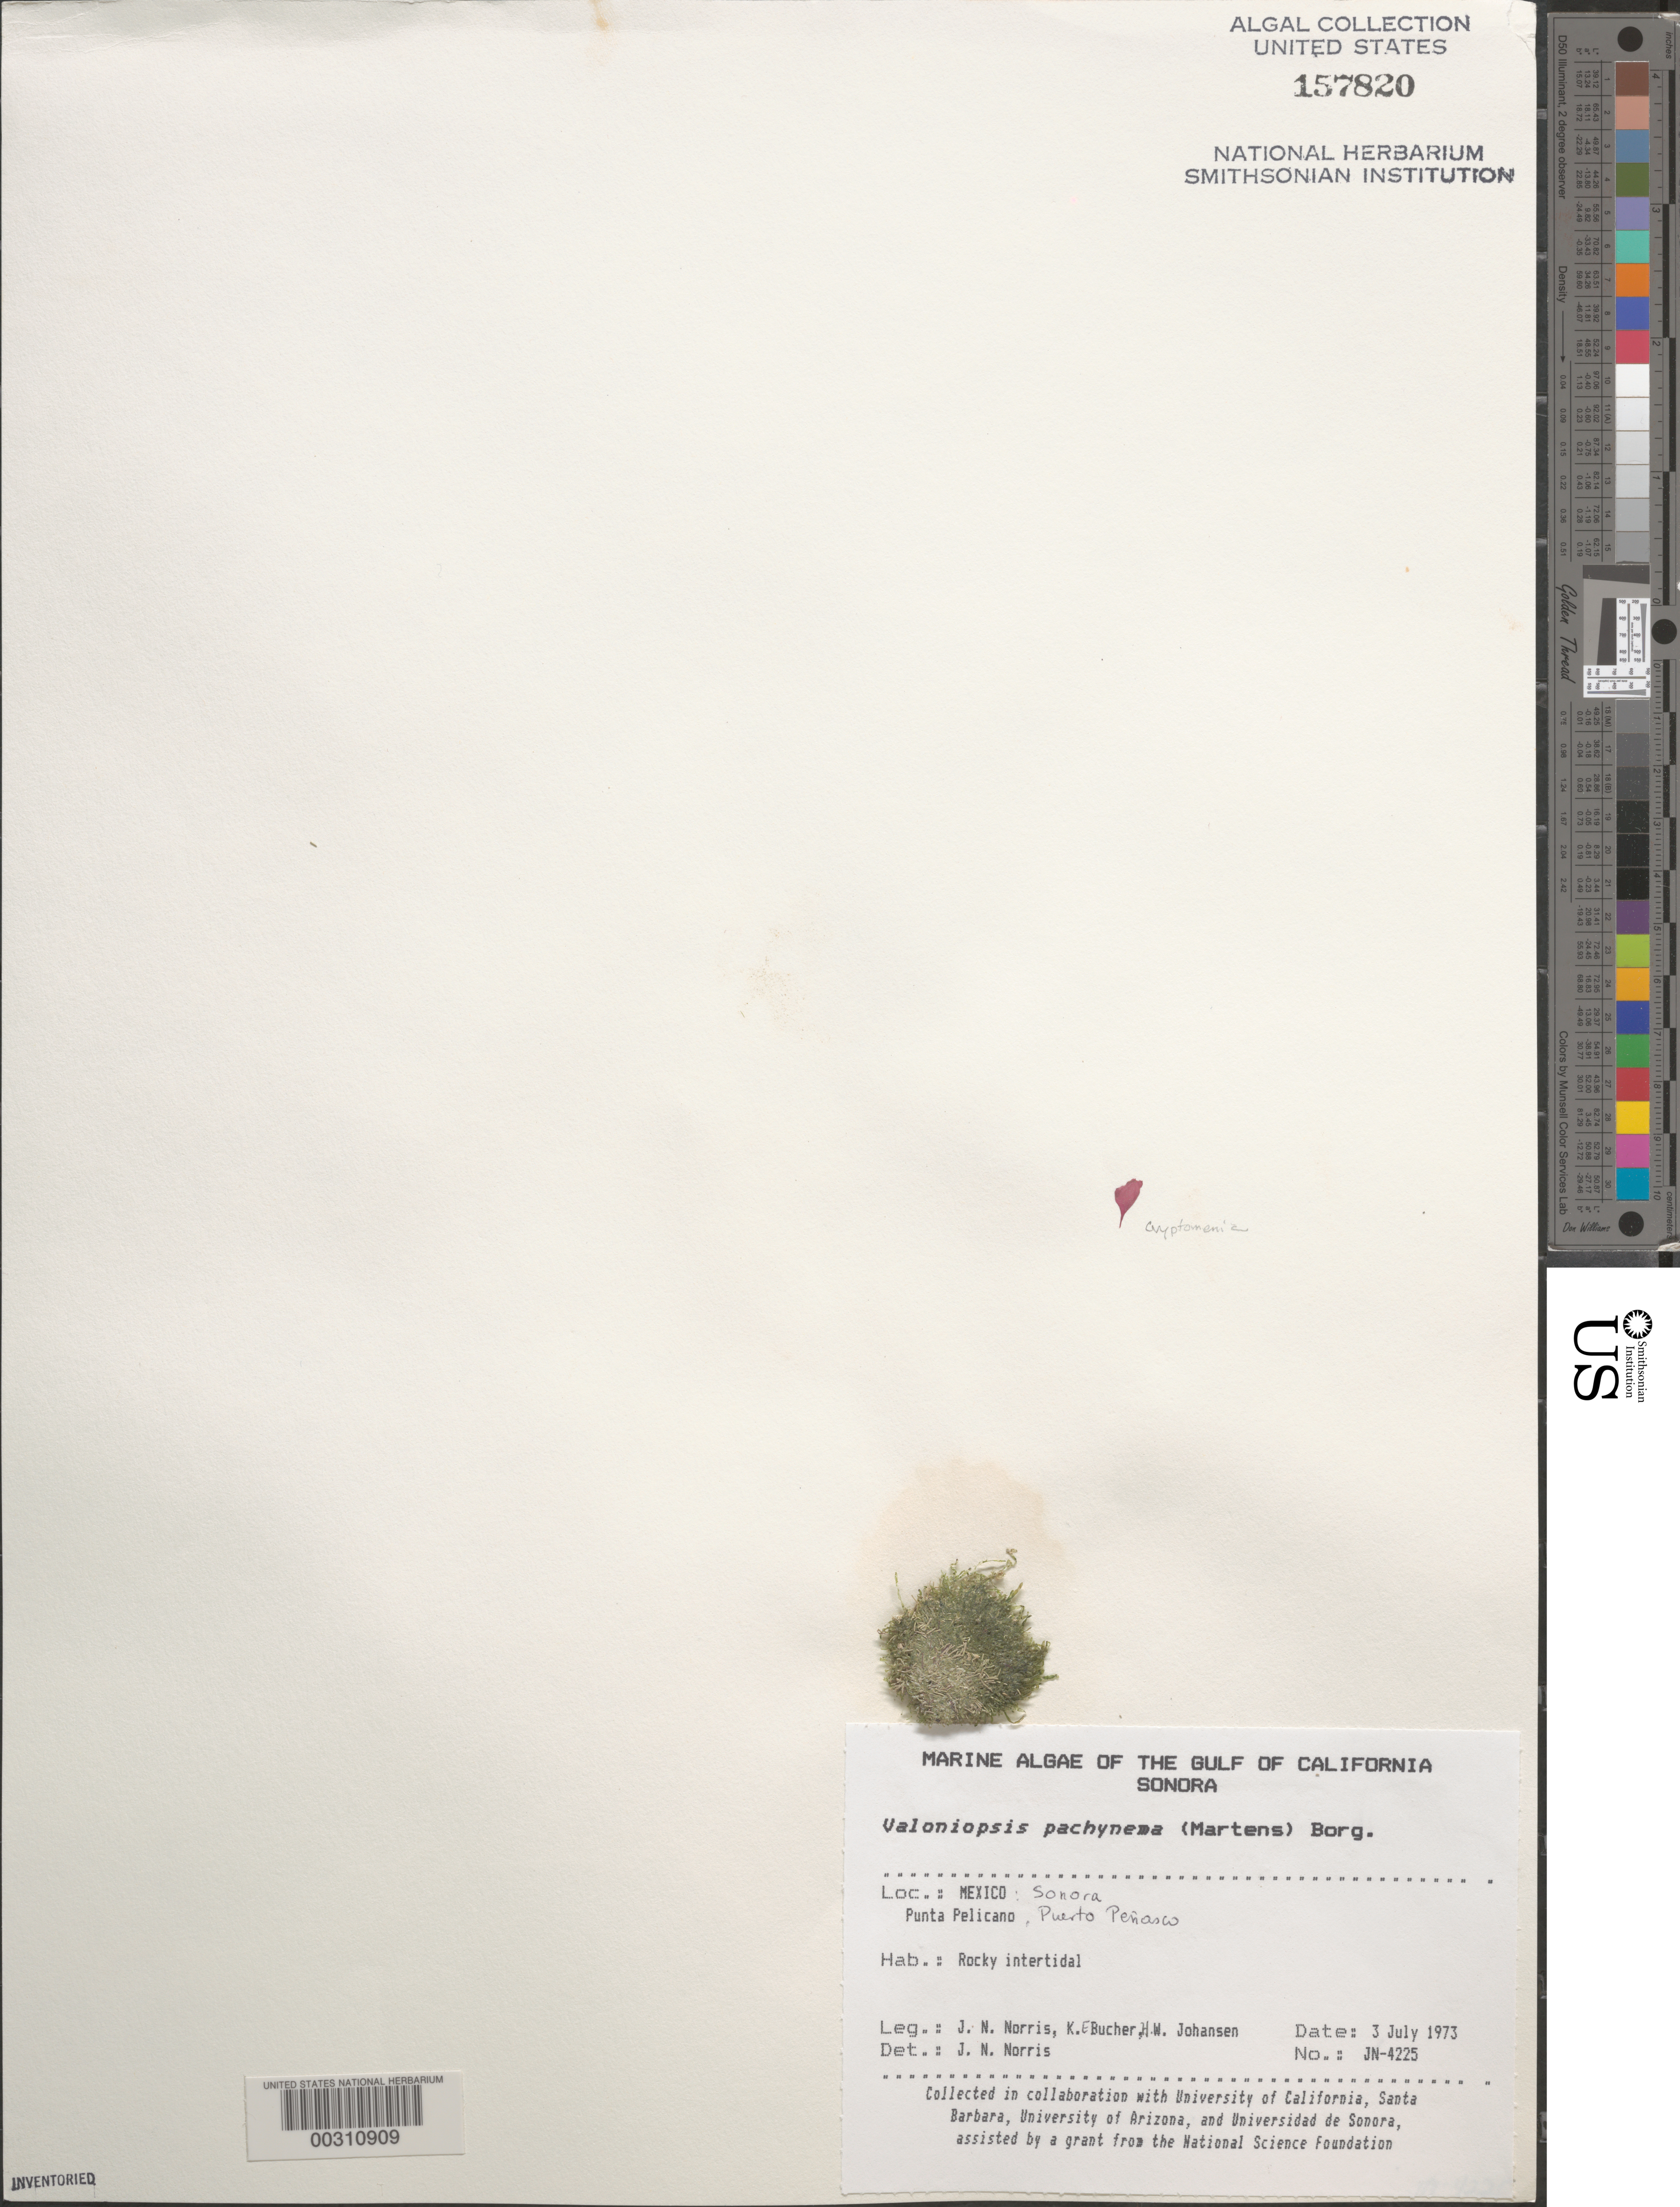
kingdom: Plantae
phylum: Chlorophyta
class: Ulvophyceae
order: Siphonocladales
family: Valoniaceae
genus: Valoniopsis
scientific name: Valoniopsis pachynema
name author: (G. Martens) Børgesen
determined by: Norris, James N.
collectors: J. N. Norris, K. E. Bucher & H. Johansen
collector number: JN-4225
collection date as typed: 03 Jul 1973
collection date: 1973-07-03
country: Mexico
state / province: Sonora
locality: Punta Pelicano, Puerto Penasco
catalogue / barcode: US 157820